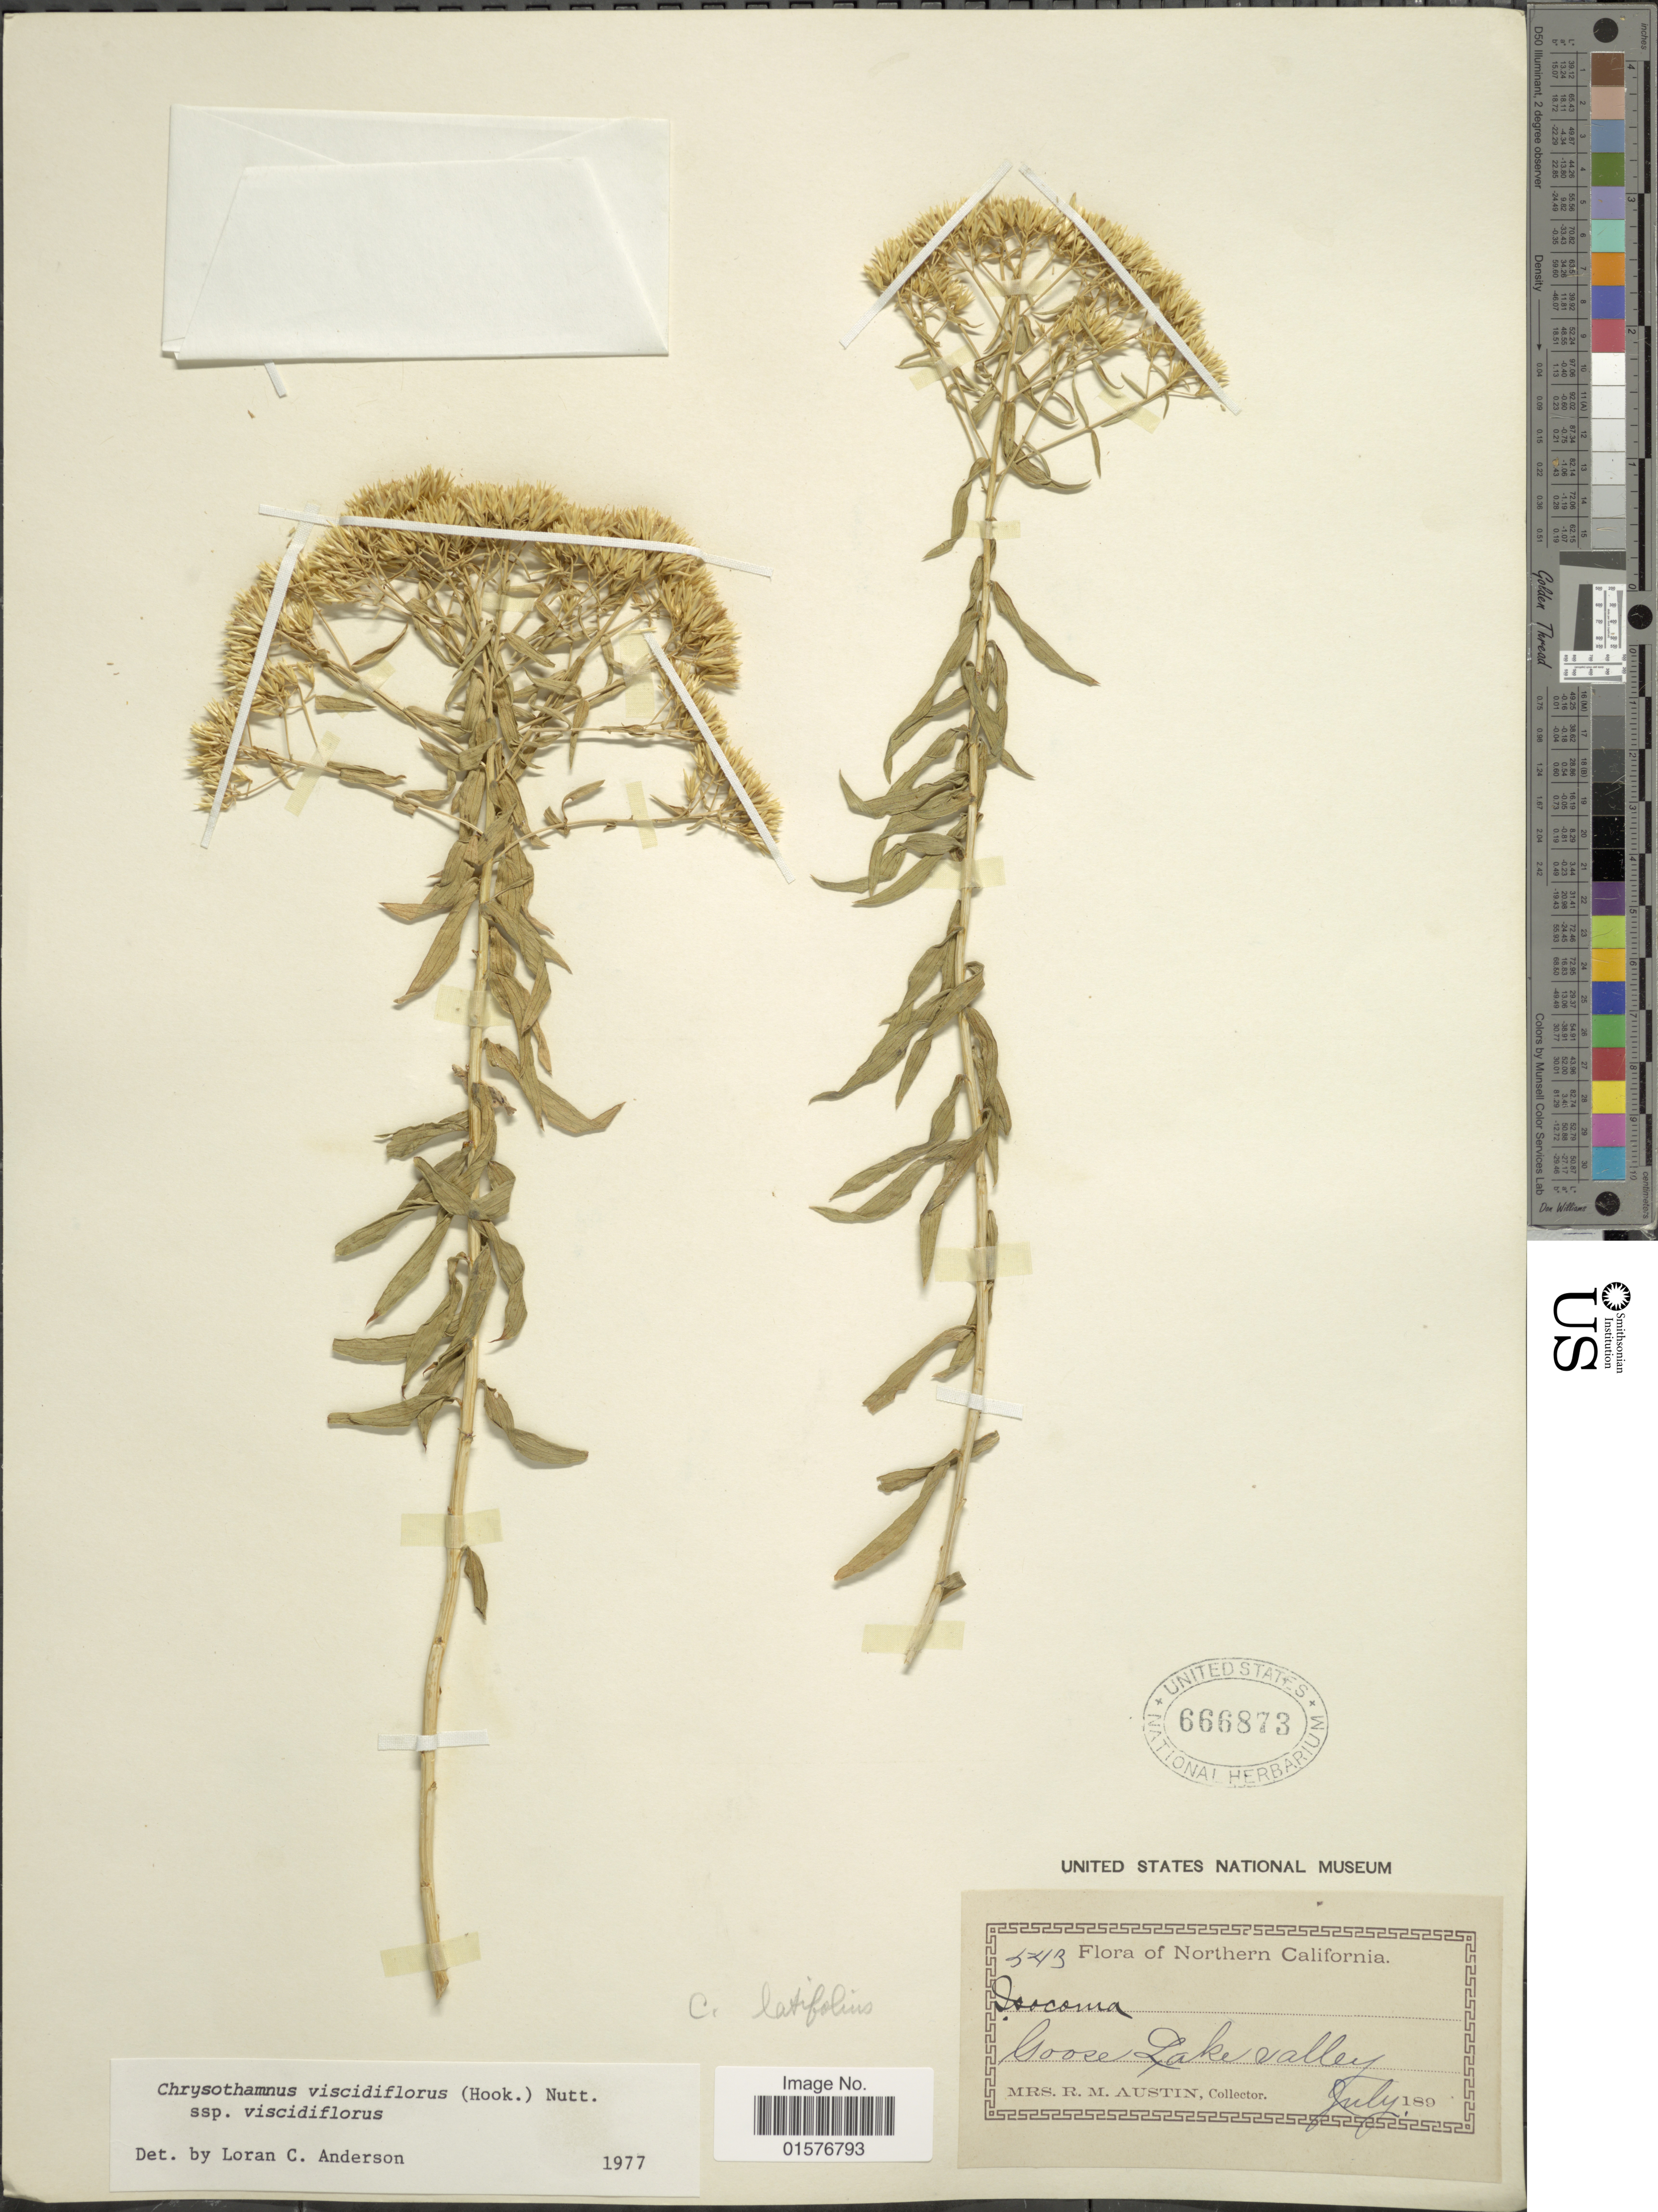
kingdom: Plantae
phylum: Tracheophyta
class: Magnoliopsida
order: Asterales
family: Asteraceae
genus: Chrysothamnus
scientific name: Chrysothamnus viscidiflorus subsp. viscidiflorus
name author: (Hook.) Nutt.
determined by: Urbatsch, Lowell E., Curator (LSU), Louisiana State University (UNITED STATES)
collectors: R. Austin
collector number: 543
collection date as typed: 189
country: United States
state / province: California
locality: Northern California, Goose Lake Valley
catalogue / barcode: US 666873